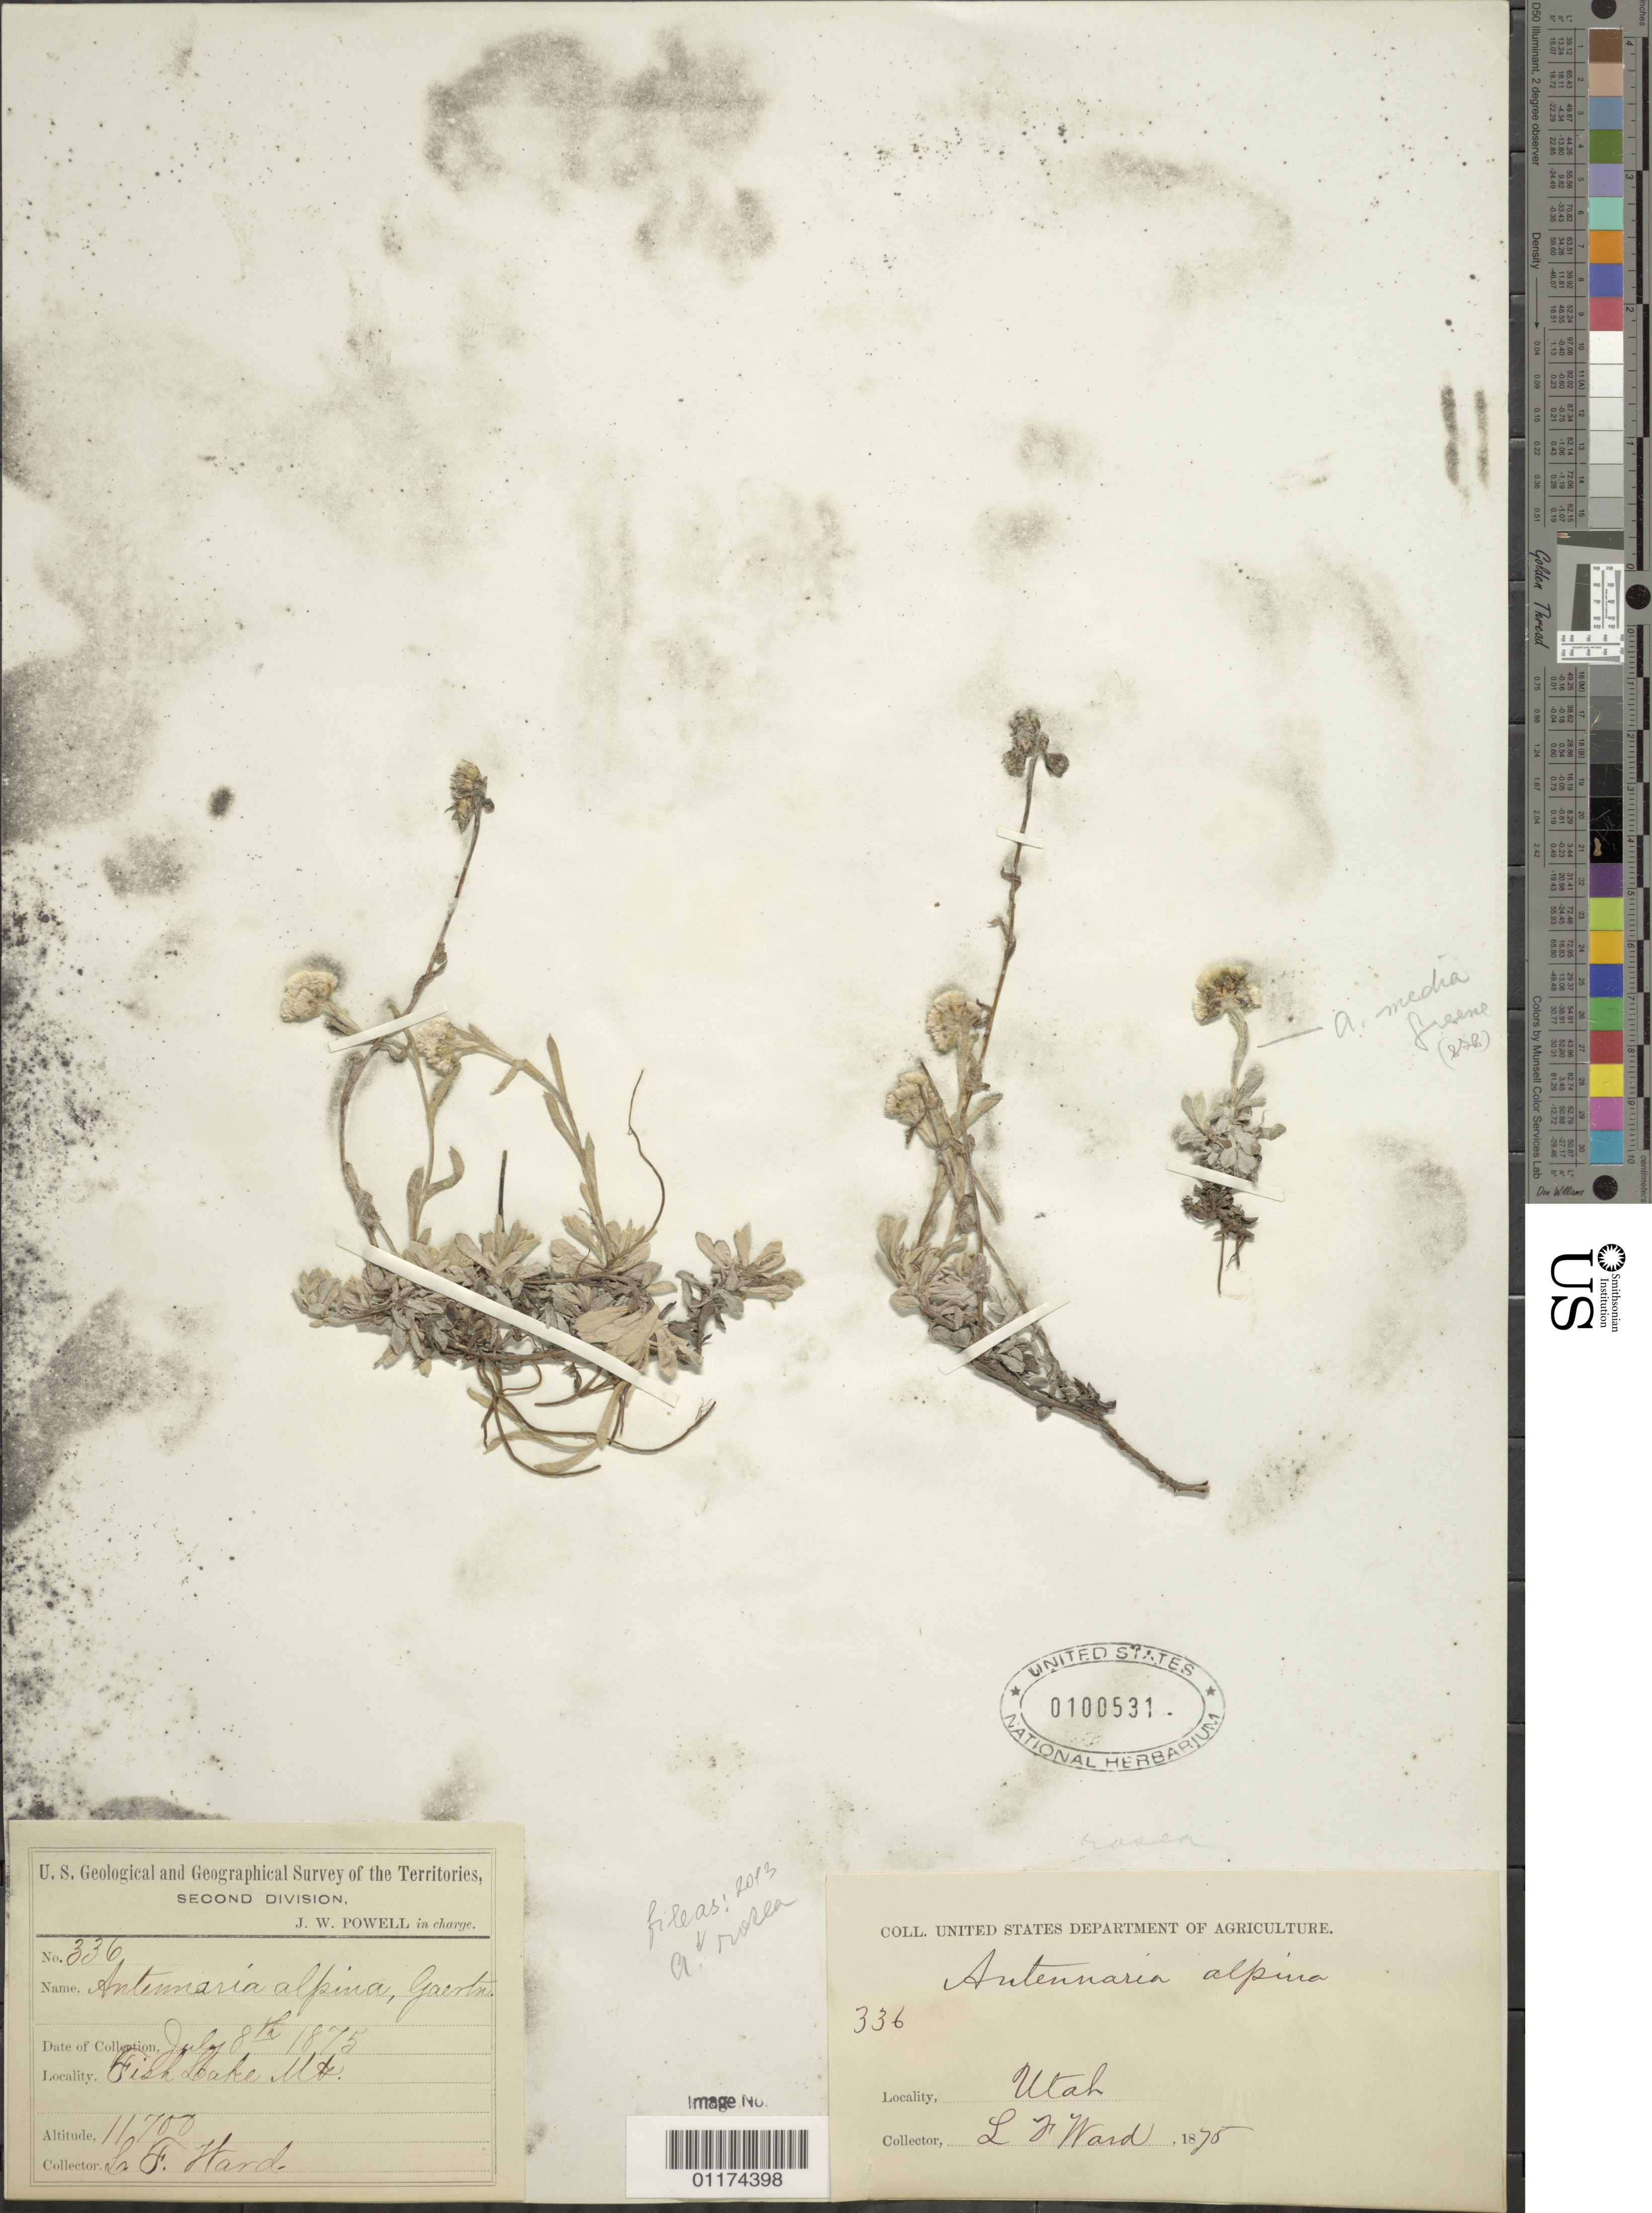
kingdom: Plantae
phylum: Tracheophyta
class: Magnoliopsida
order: Asterales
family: Asteraceae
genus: Antennaria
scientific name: Antennaria rosea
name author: Greene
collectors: L. F. Ward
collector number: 336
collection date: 1875-07-08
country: United States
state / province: Utah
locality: Fish Lake Mountain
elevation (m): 3566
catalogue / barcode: US 100531